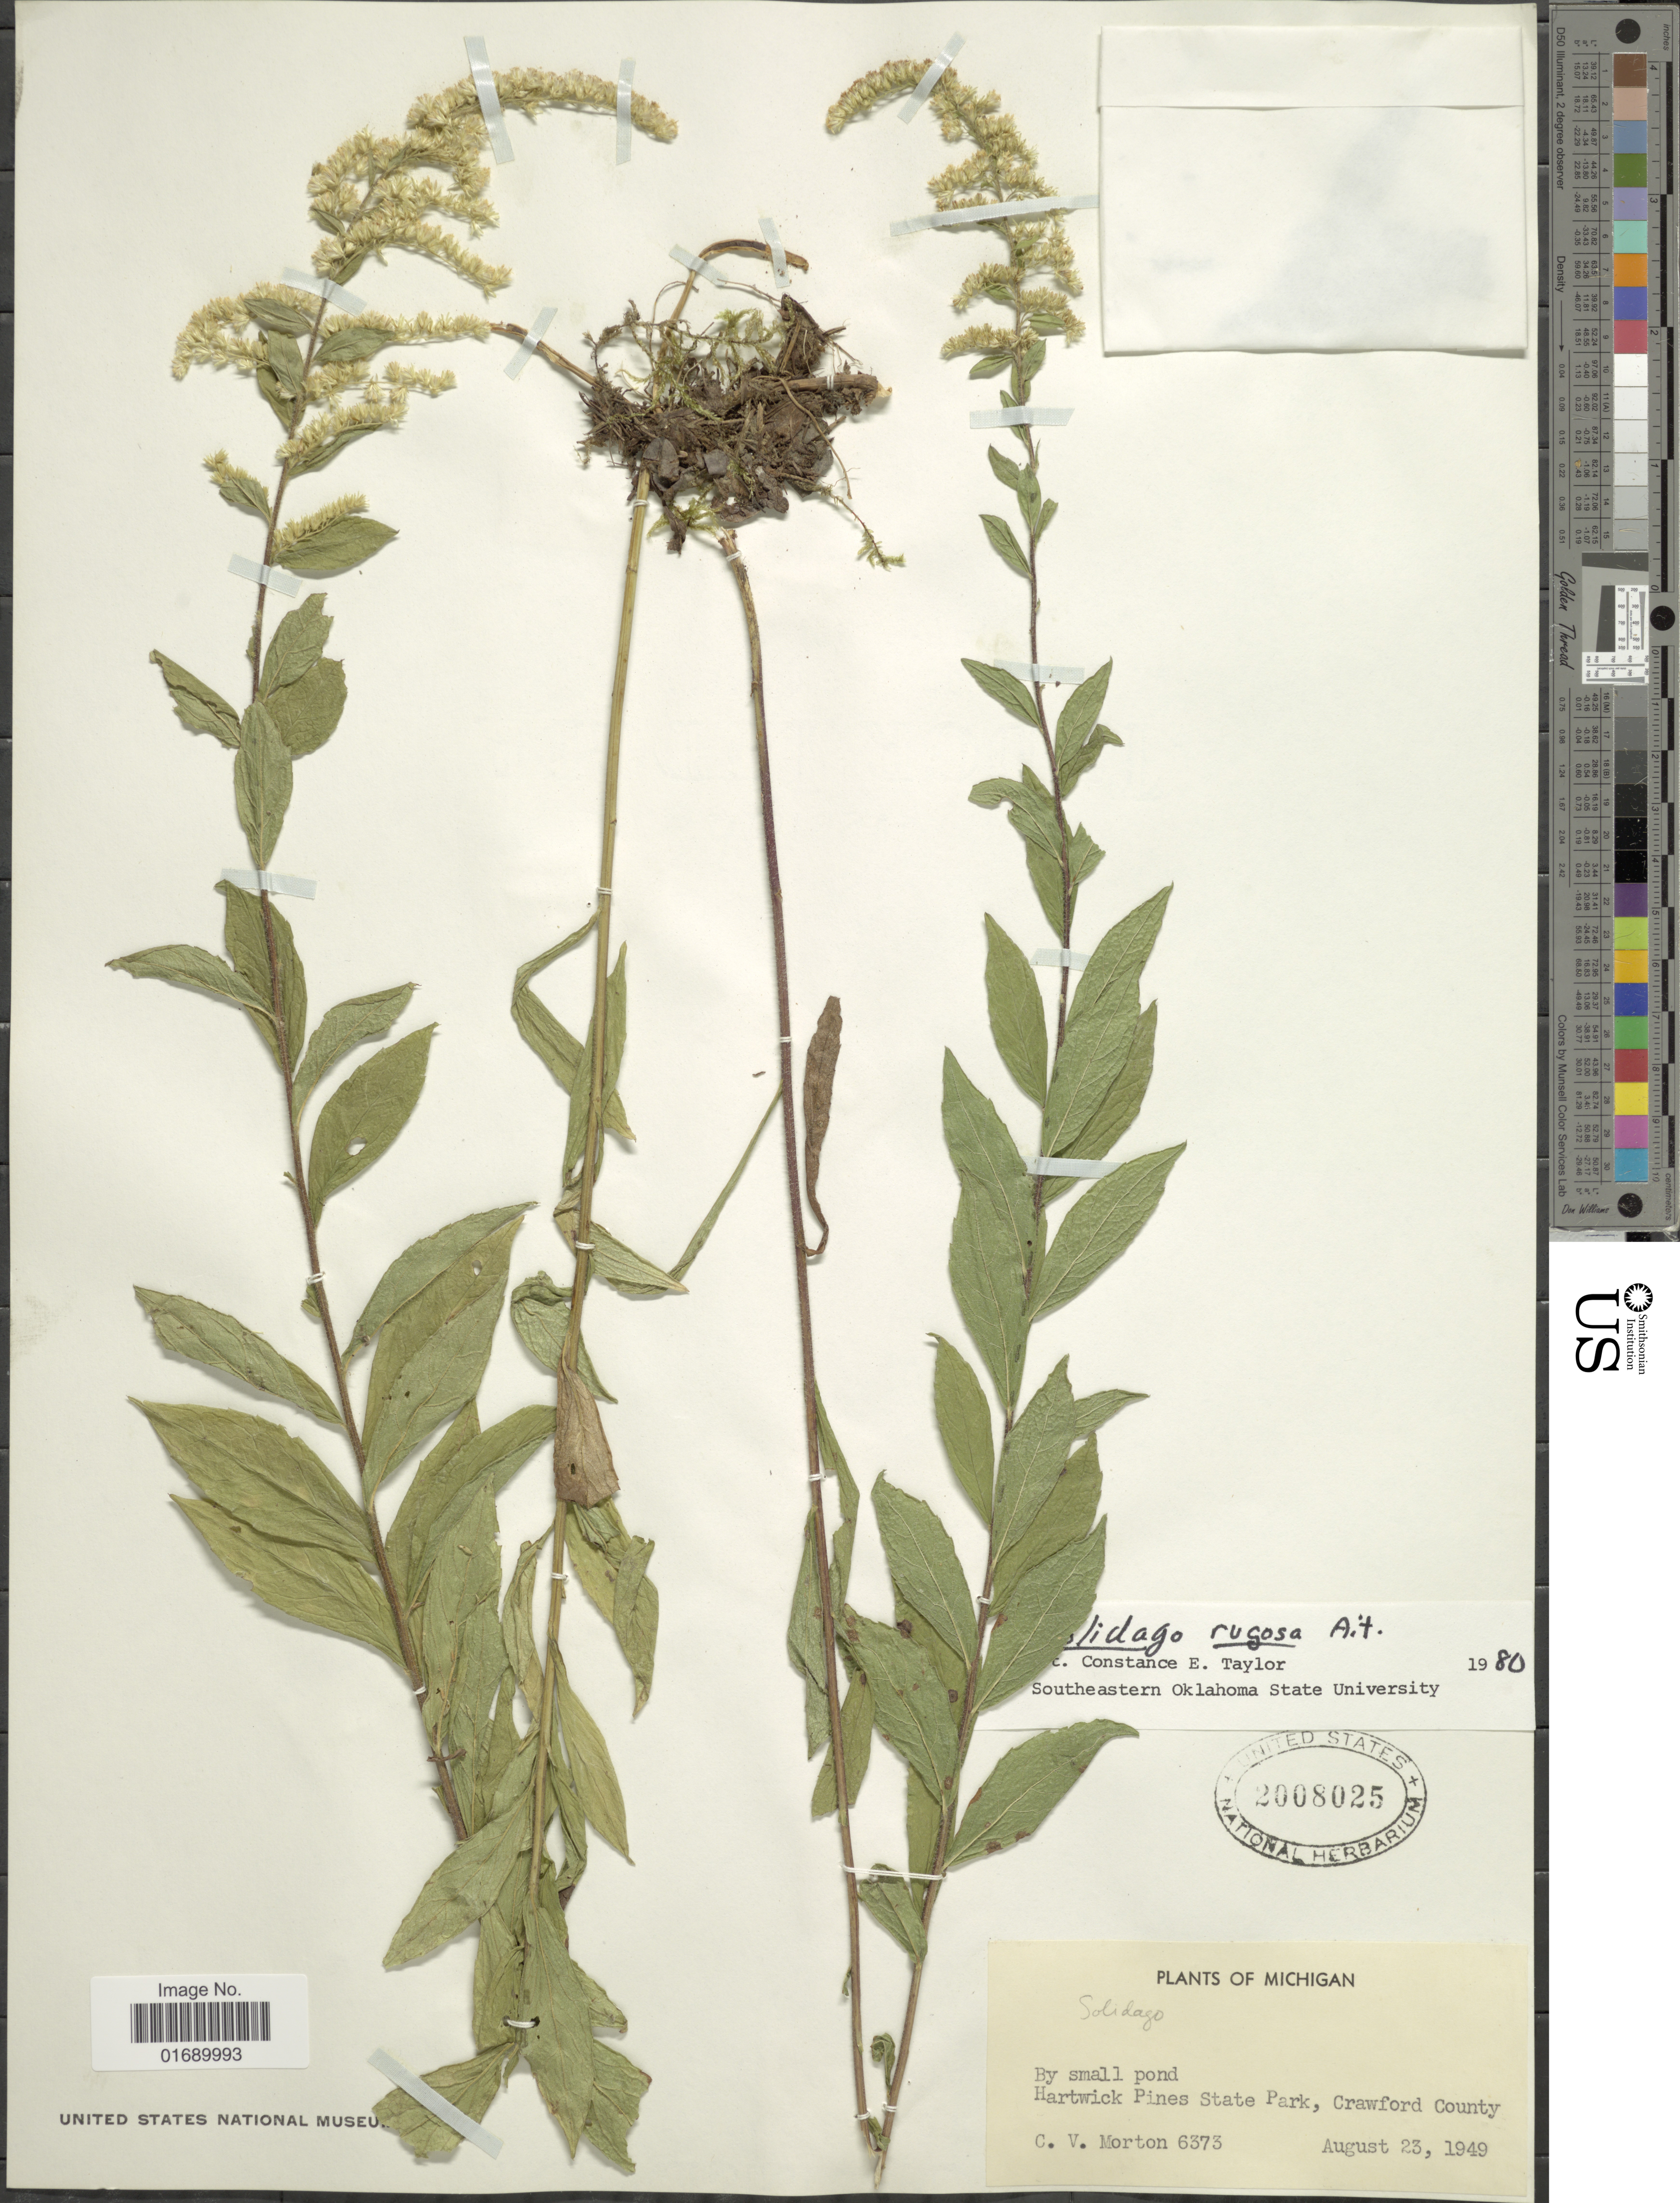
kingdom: Plantae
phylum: Tracheophyta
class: Magnoliopsida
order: Asterales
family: Asteraceae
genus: Solidago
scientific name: Solidago rugosa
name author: Mill.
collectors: C. V. Morton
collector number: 6373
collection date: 1949-08-23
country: United States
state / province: Michigan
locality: By small pond Hartwick Pines State Park, Crawford County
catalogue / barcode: US 2008025